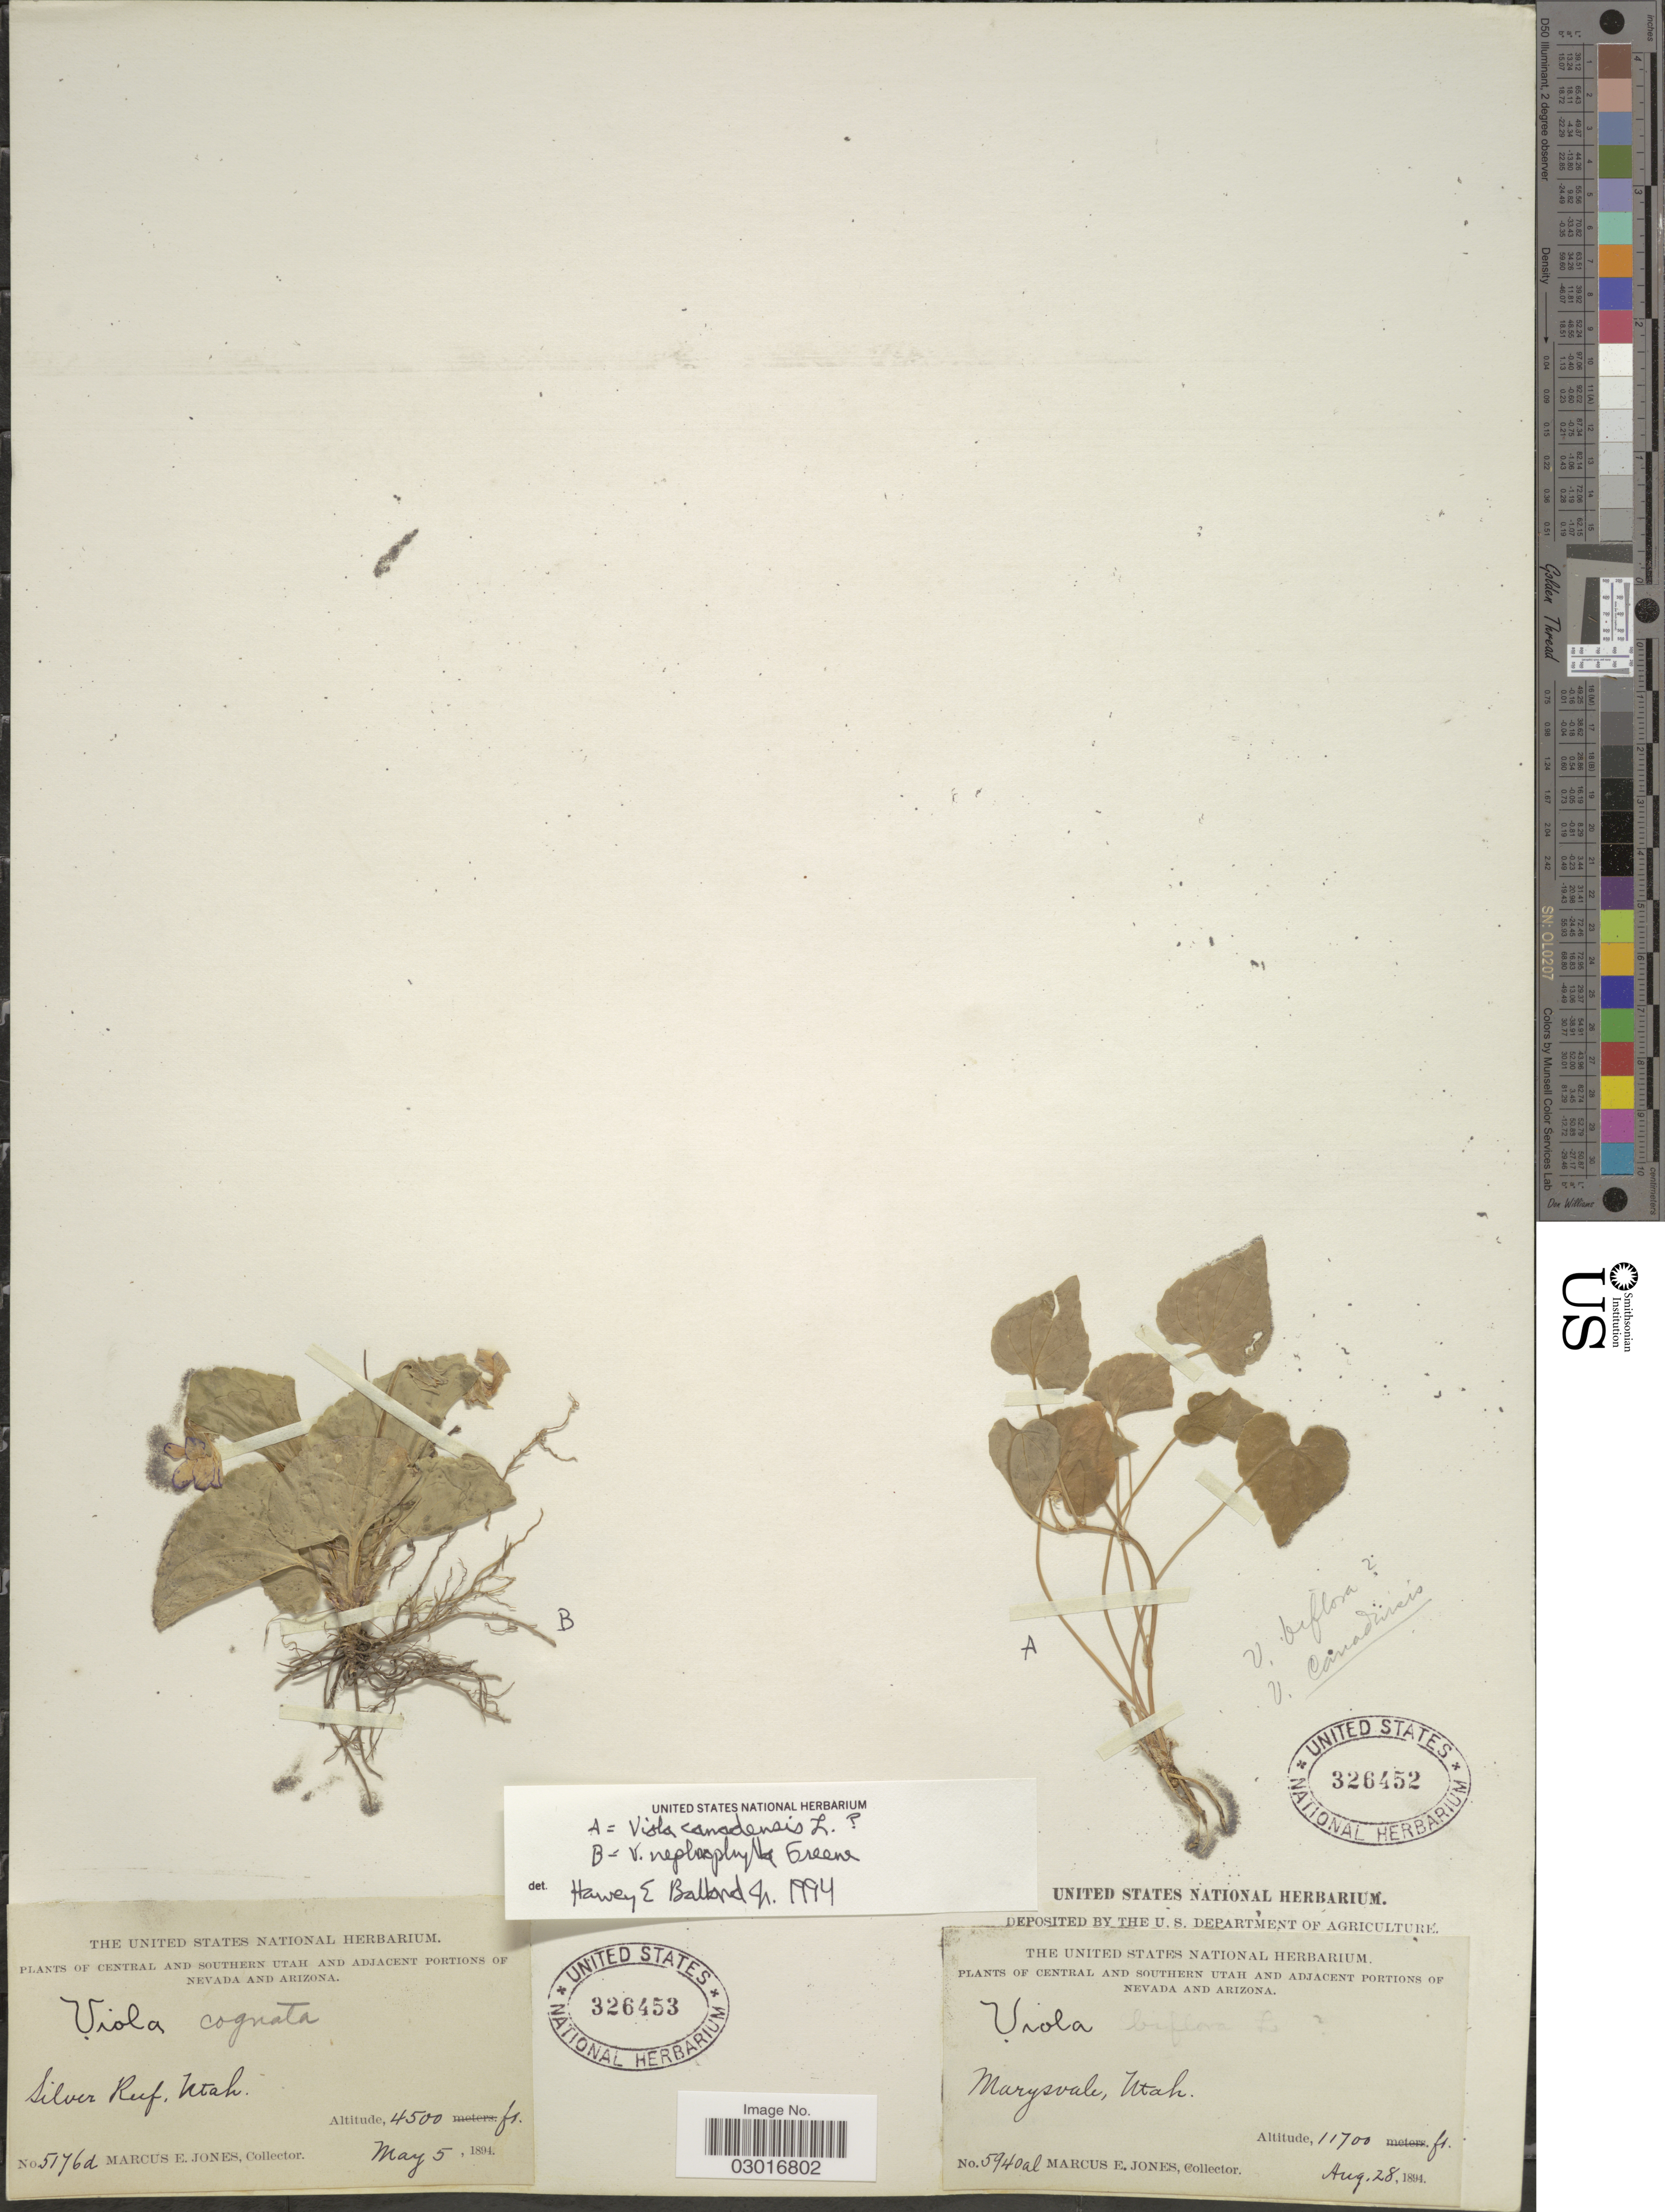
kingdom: Plantae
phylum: Tracheophyta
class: Magnoliopsida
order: Malpighiales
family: Violaceae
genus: Viola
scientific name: Viola scopulorum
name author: (A. Gray) Greene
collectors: M. E. Jones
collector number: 5176d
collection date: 1894-05-05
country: United States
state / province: Utah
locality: Central and southern Utah. Silver Reef.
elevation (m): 1372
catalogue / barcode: US 326453